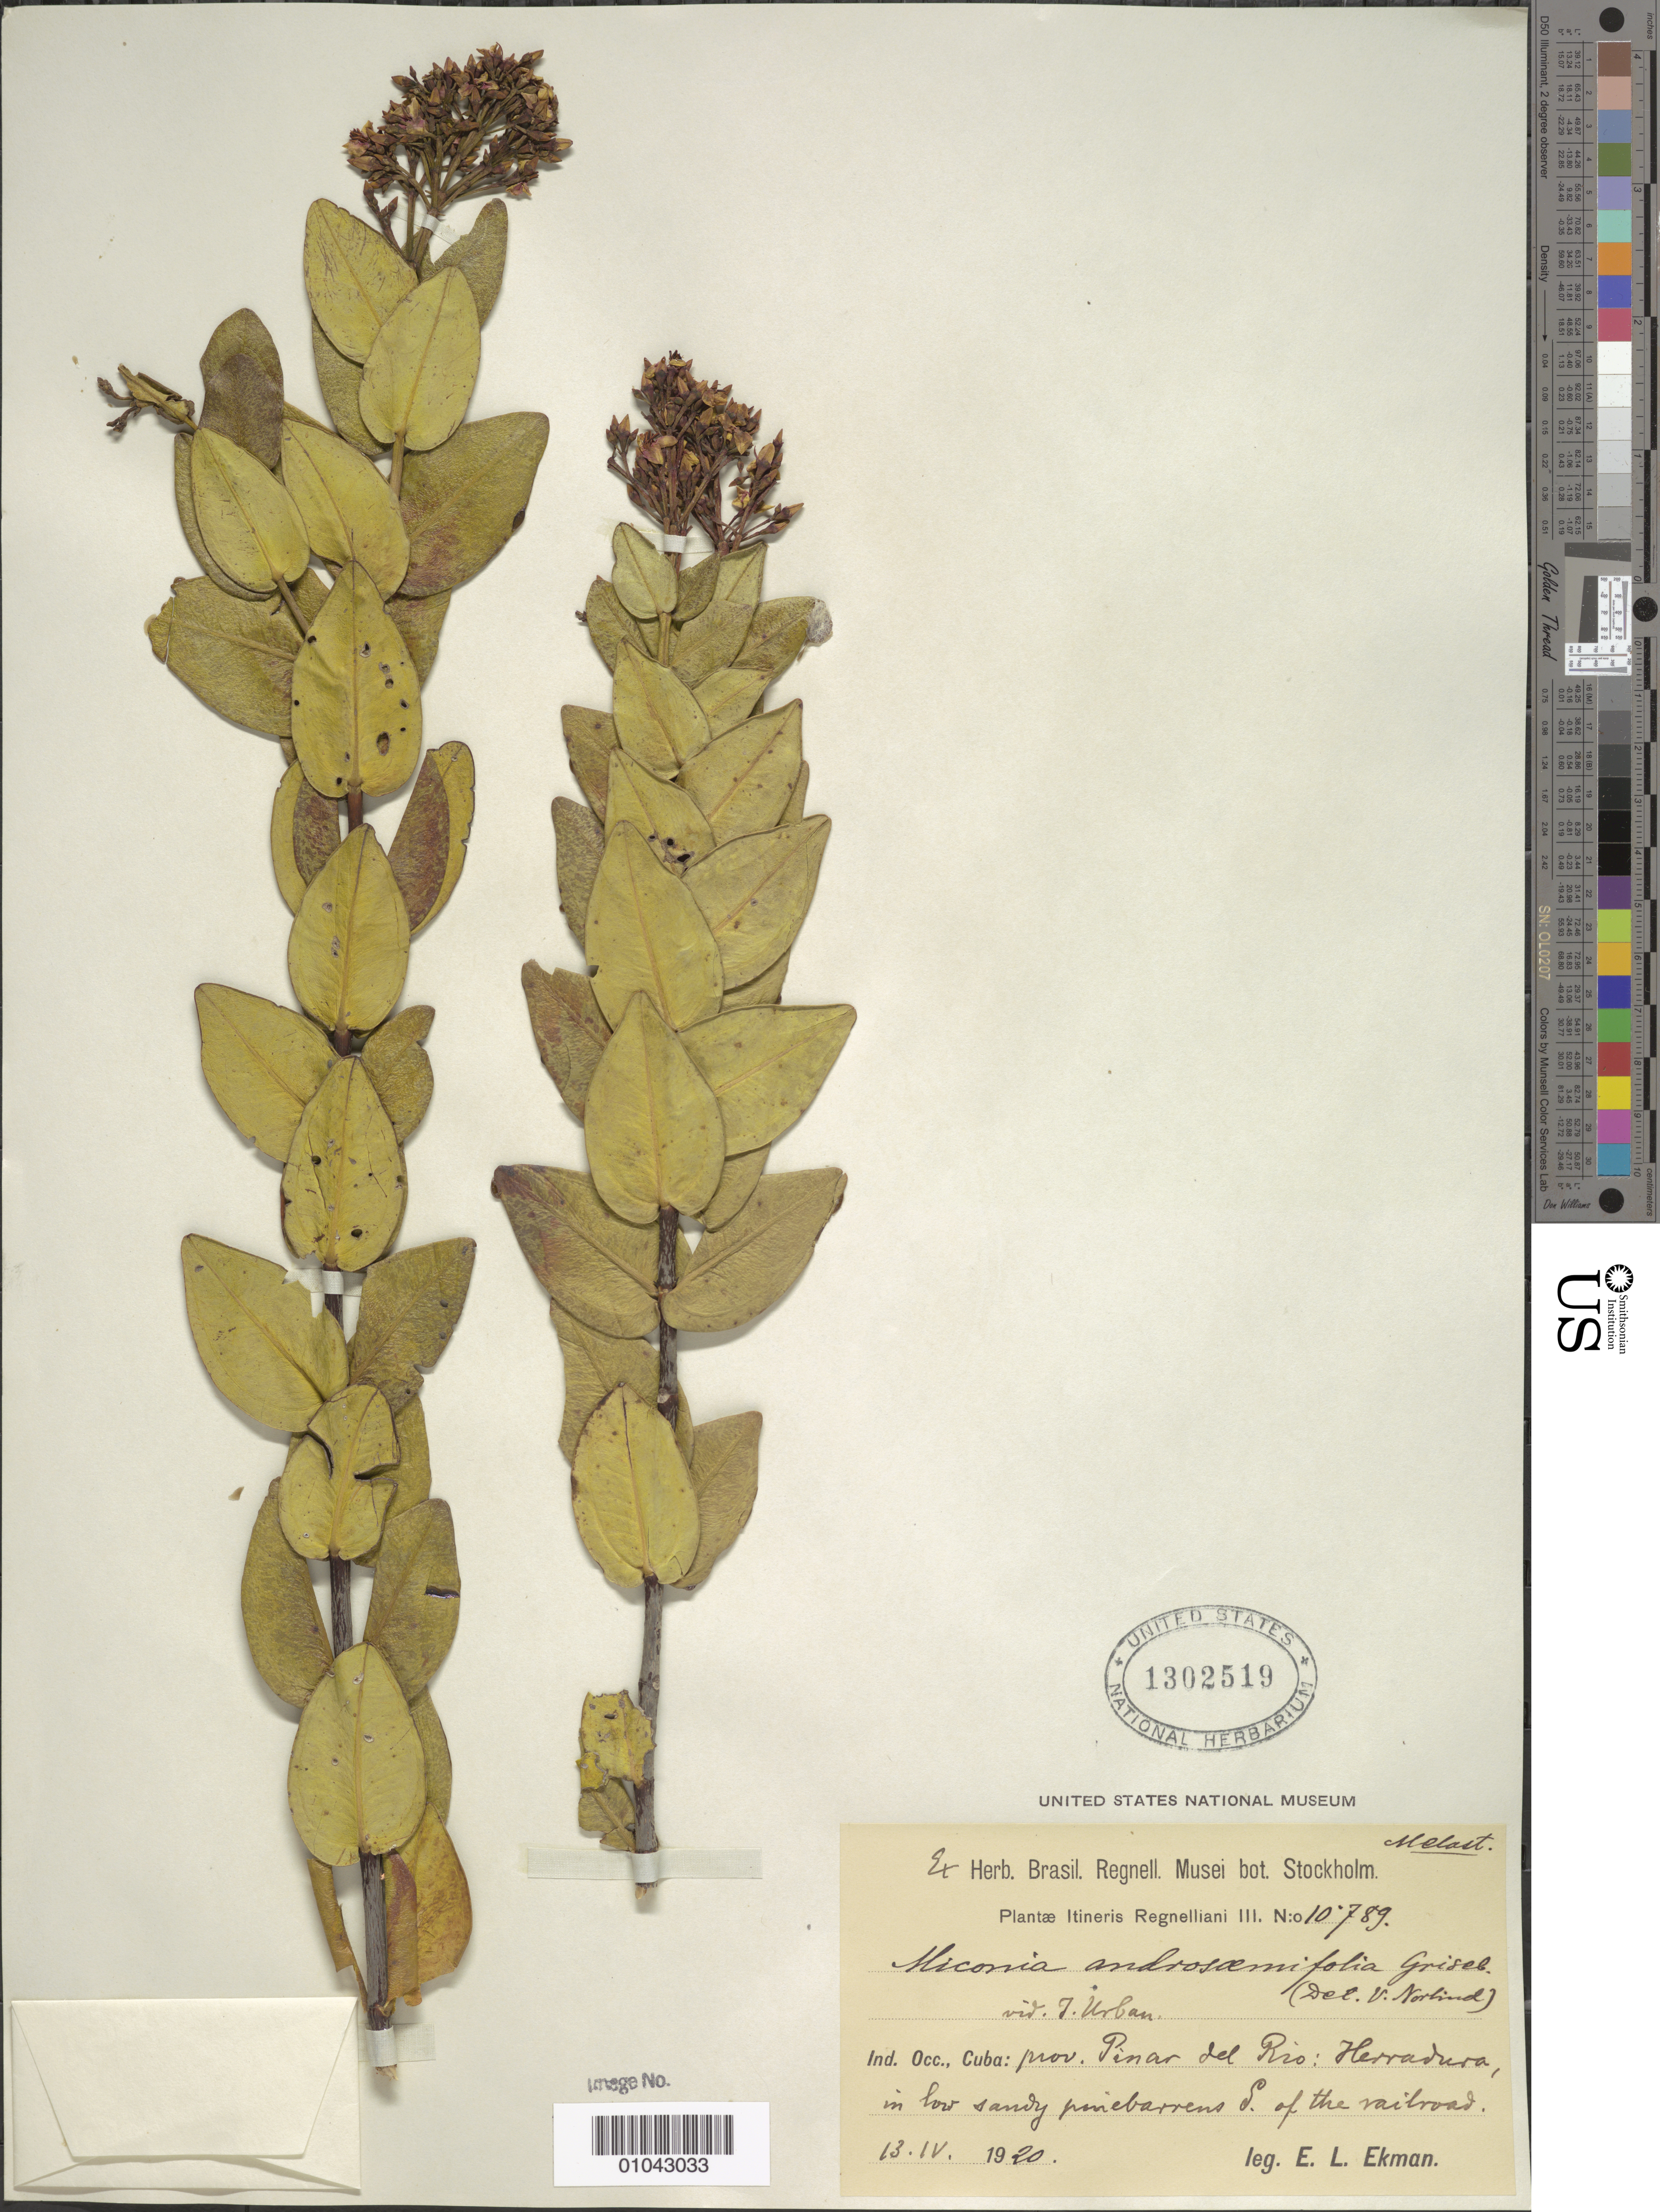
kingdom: Plantae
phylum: Tracheophyta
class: Magnoliopsida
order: Myrtales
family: Melastomataceae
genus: Miconia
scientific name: Miconia androsaemifolia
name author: Griseb.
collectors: E. L. Ekman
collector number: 10789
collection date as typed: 13 Apr 1920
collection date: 1920-04-13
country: Cuba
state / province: Pinar del Río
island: Cuba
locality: Herradura, S of the railroad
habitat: In low sandy pine barrens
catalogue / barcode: US 1302519